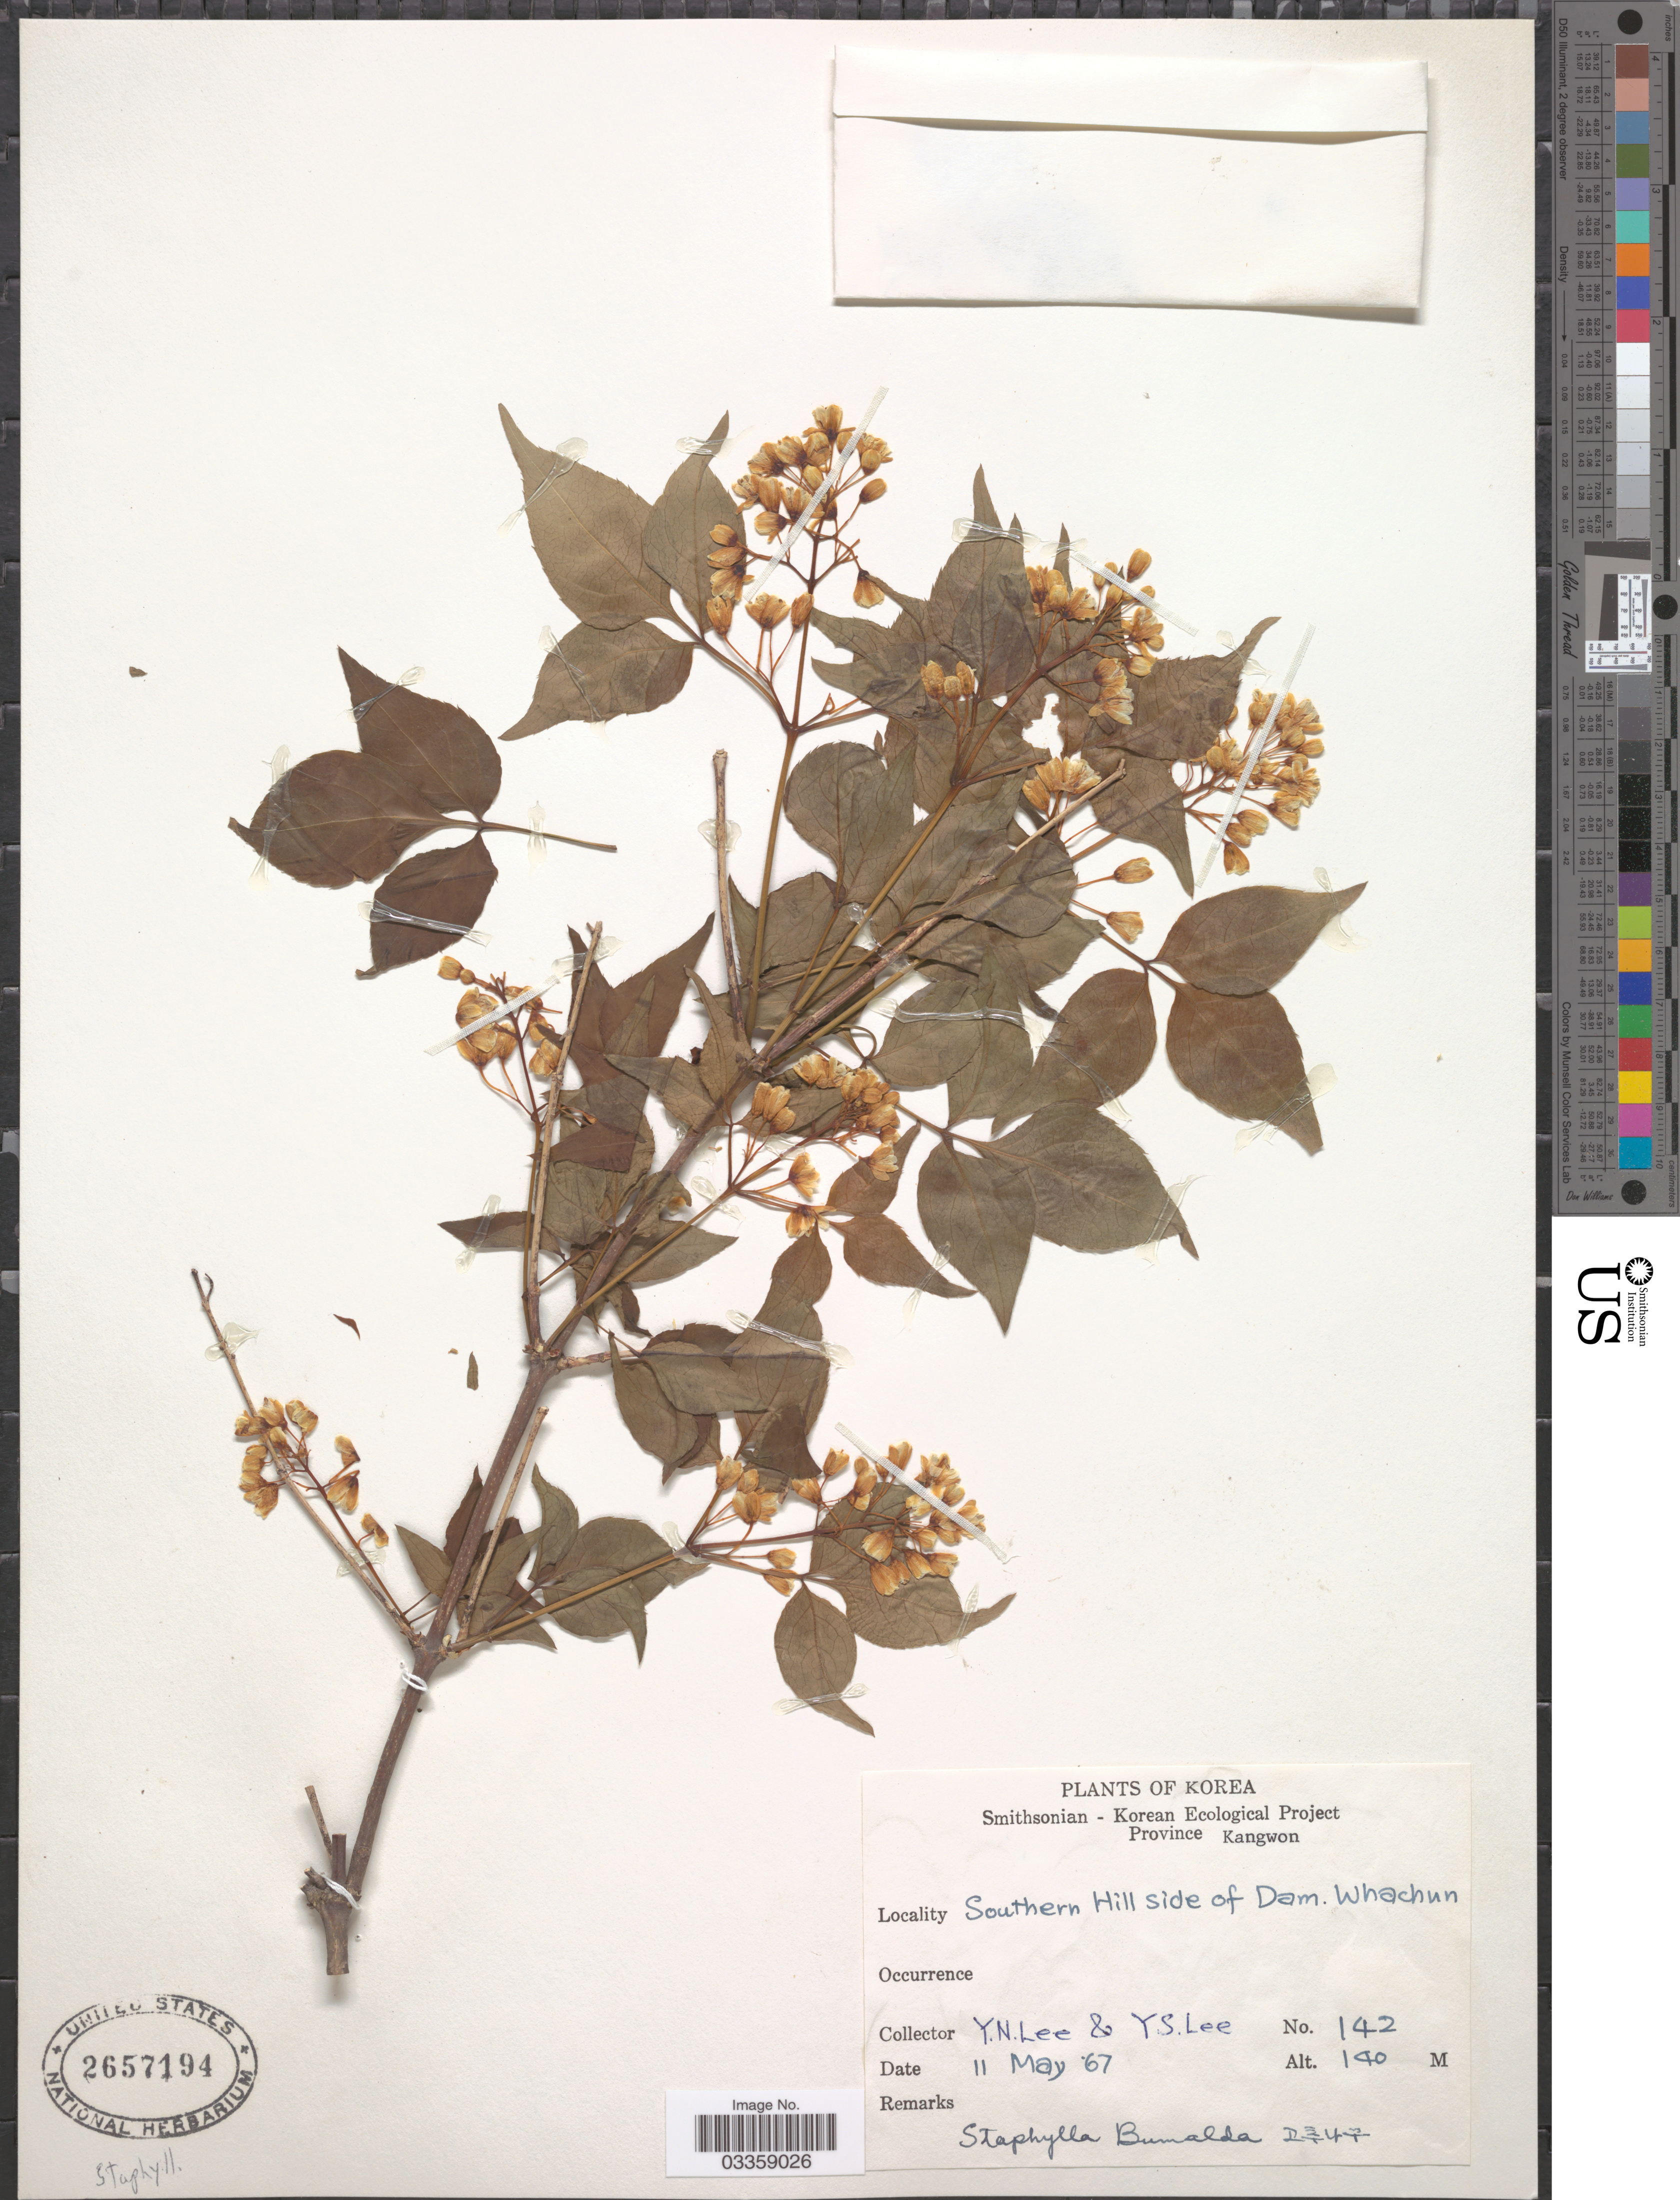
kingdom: Plantae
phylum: Tracheophyta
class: Magnoliopsida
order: Crossosomatales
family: Staphyleaceae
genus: Staphylea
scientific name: Staphylea bumalda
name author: DC.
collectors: Y. N. Lee & Y. S. Lee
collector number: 142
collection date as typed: Transcribed d/m/y: 11/5/67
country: South Korea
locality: Southern Hill side of Dam. Whachun.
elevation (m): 140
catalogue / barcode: US 2657194